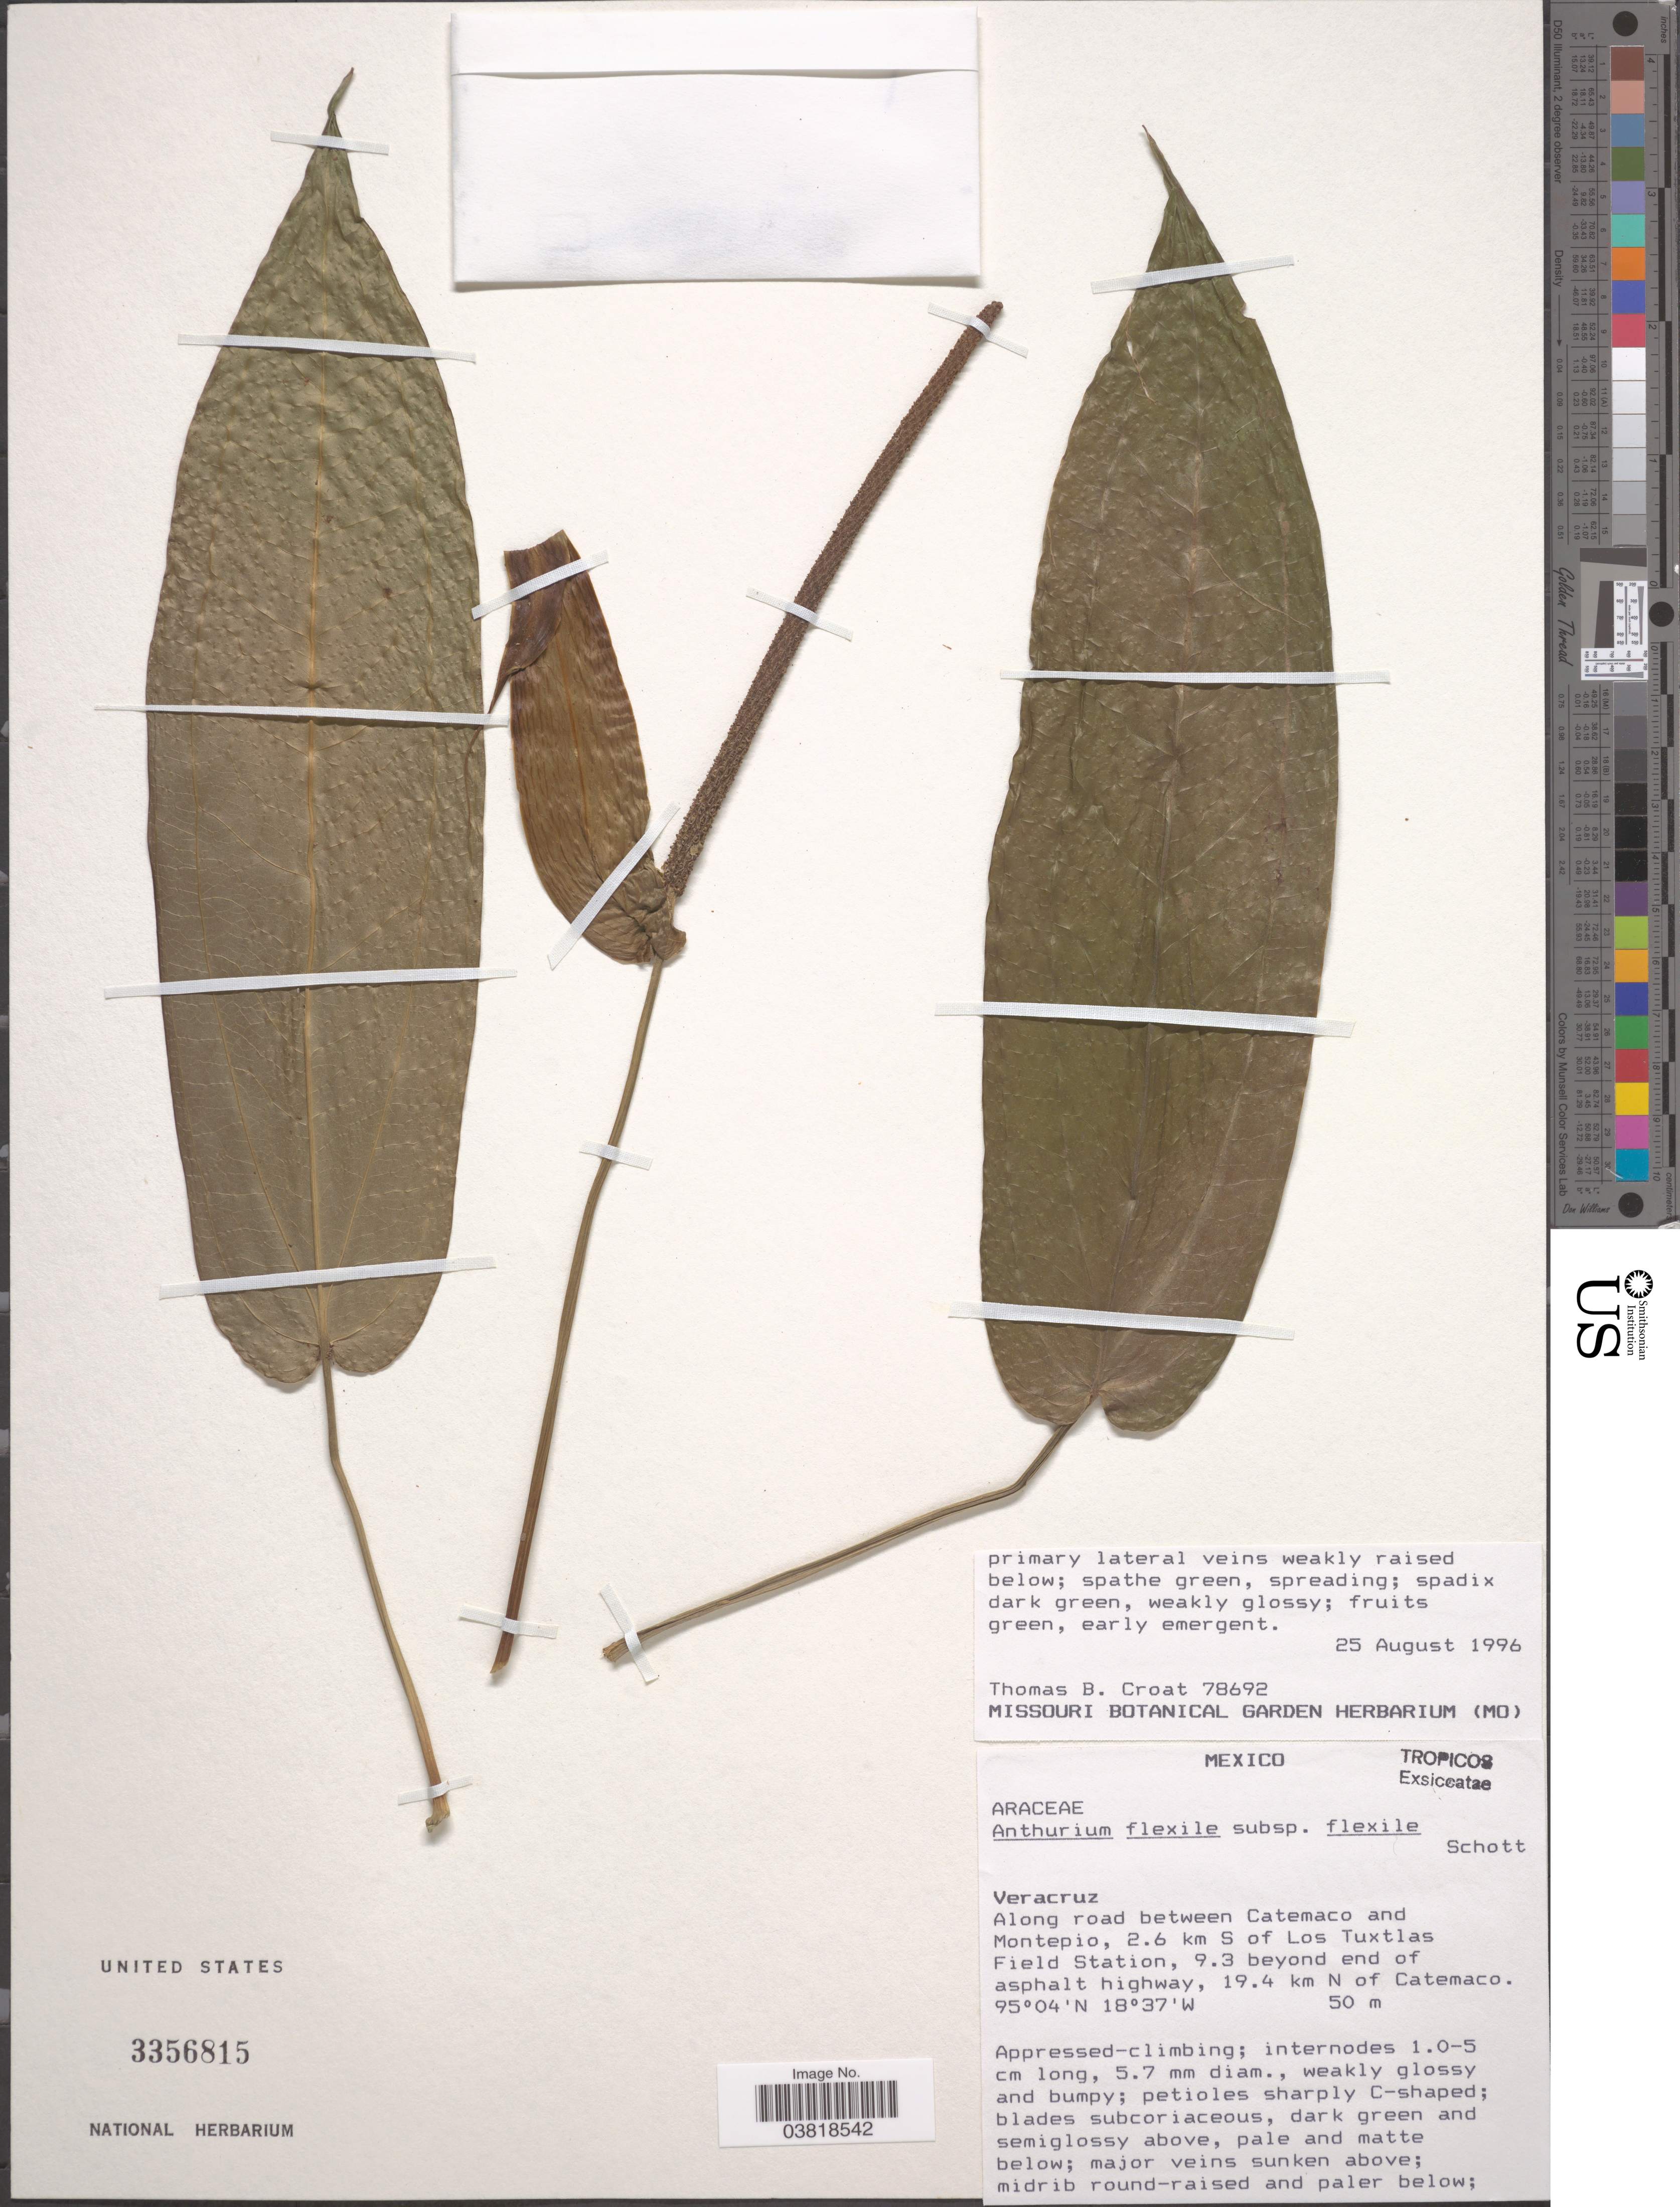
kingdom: Plantae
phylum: Tracheophyta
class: Liliopsida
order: Alismatales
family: Araceae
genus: Anthurium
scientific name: Anthurium flexile subsp. flexile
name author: Schott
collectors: T. B. Croat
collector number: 78692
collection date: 1996-08-25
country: Mexico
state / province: Veracruz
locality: Veracruz. along road between Catemaco and Montepio, 2.6 km S of Los Tuxtlas Field Station, 9.3 beyond end of asphalt highway, 19.4 km N of Catemaco.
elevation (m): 50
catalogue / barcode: US 3356815